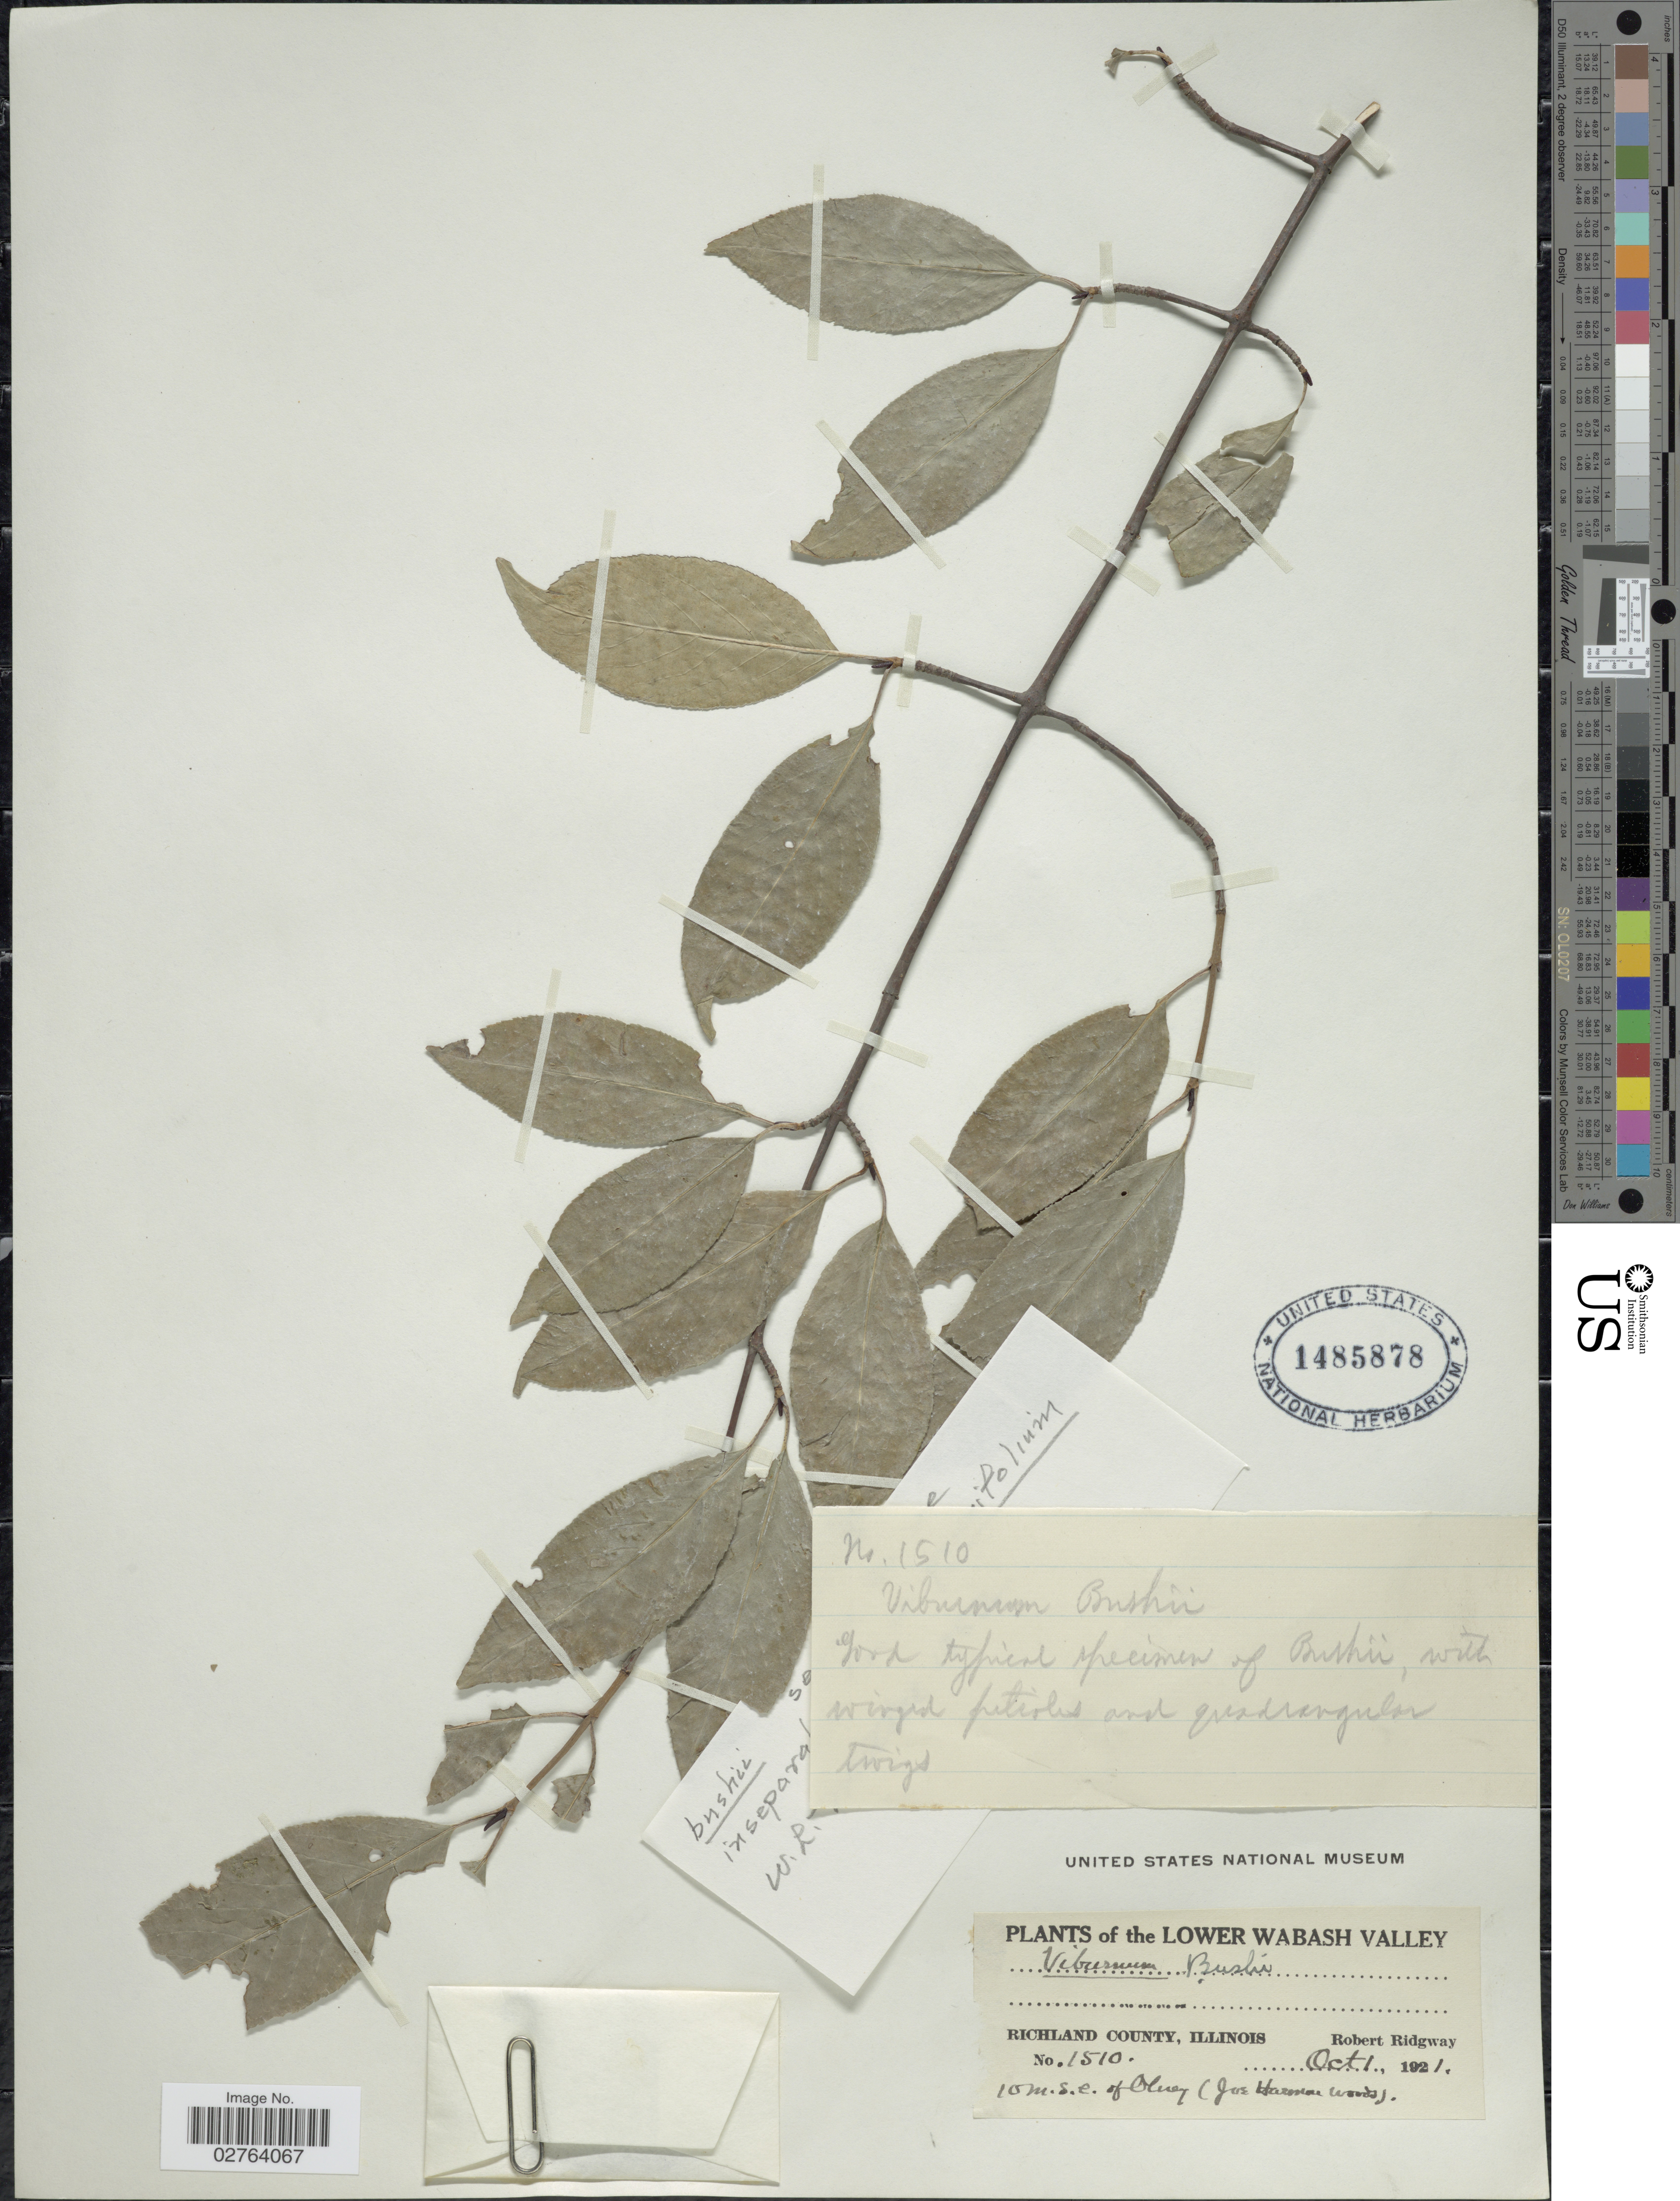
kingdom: Plantae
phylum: Tracheophyta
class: Magnoliopsida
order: Dipsacales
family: Viburnaceae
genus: Viburnum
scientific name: Viburnum prunifolium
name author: L.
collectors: R. Ridgway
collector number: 1510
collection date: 1921-10-01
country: United States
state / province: Illinois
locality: The Lower Wabash Valley. Richland County. 10m.s.e. of Olney.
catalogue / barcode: US 1485878